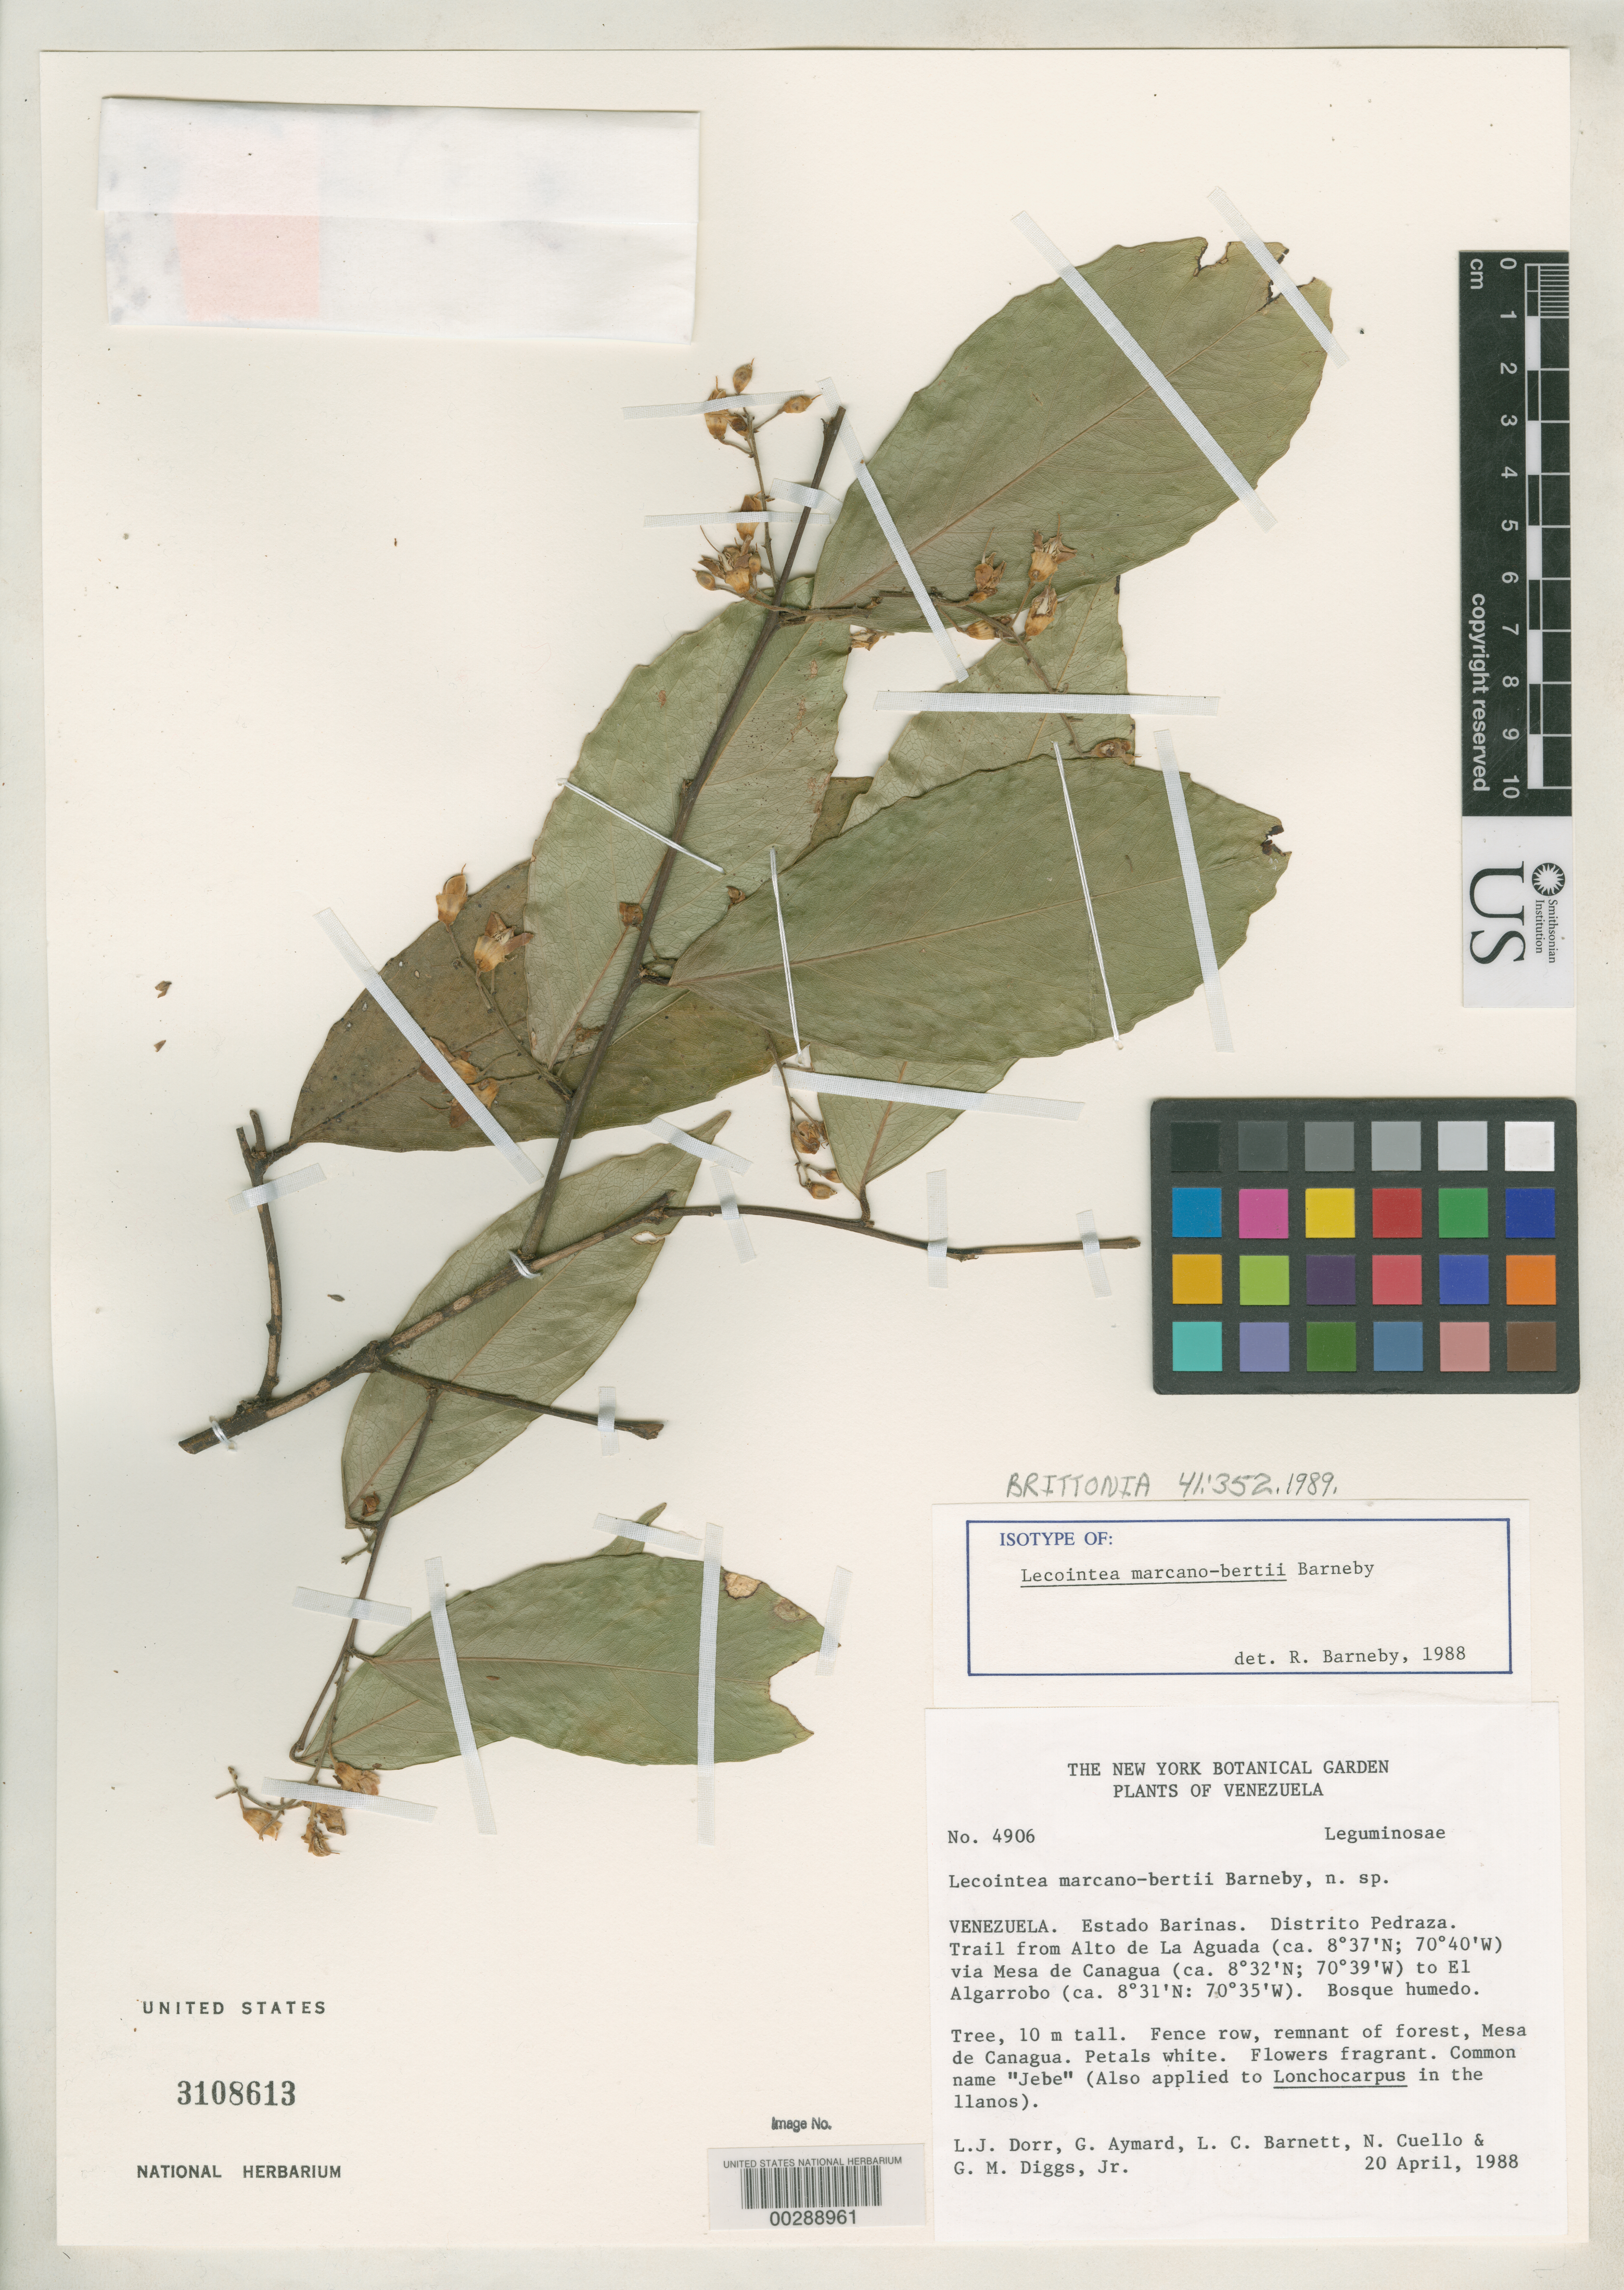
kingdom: Plantae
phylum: Tracheophyta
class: Magnoliopsida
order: Fabales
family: Fabaceae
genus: Lecointea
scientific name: Lecointea marcano-bertii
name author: Barneby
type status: Isotype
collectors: L. J. Dorr, G. A. Aymard, L. C. Barnett, N. L. Cuello & G. Diggs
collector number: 4906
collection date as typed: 20 Apr 1988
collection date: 1988-04-20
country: Venezuela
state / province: Barinas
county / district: Pedraza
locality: Trail from Alto de la Aguada via Mesa de Canagua to El Algarrobo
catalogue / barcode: US 3108613